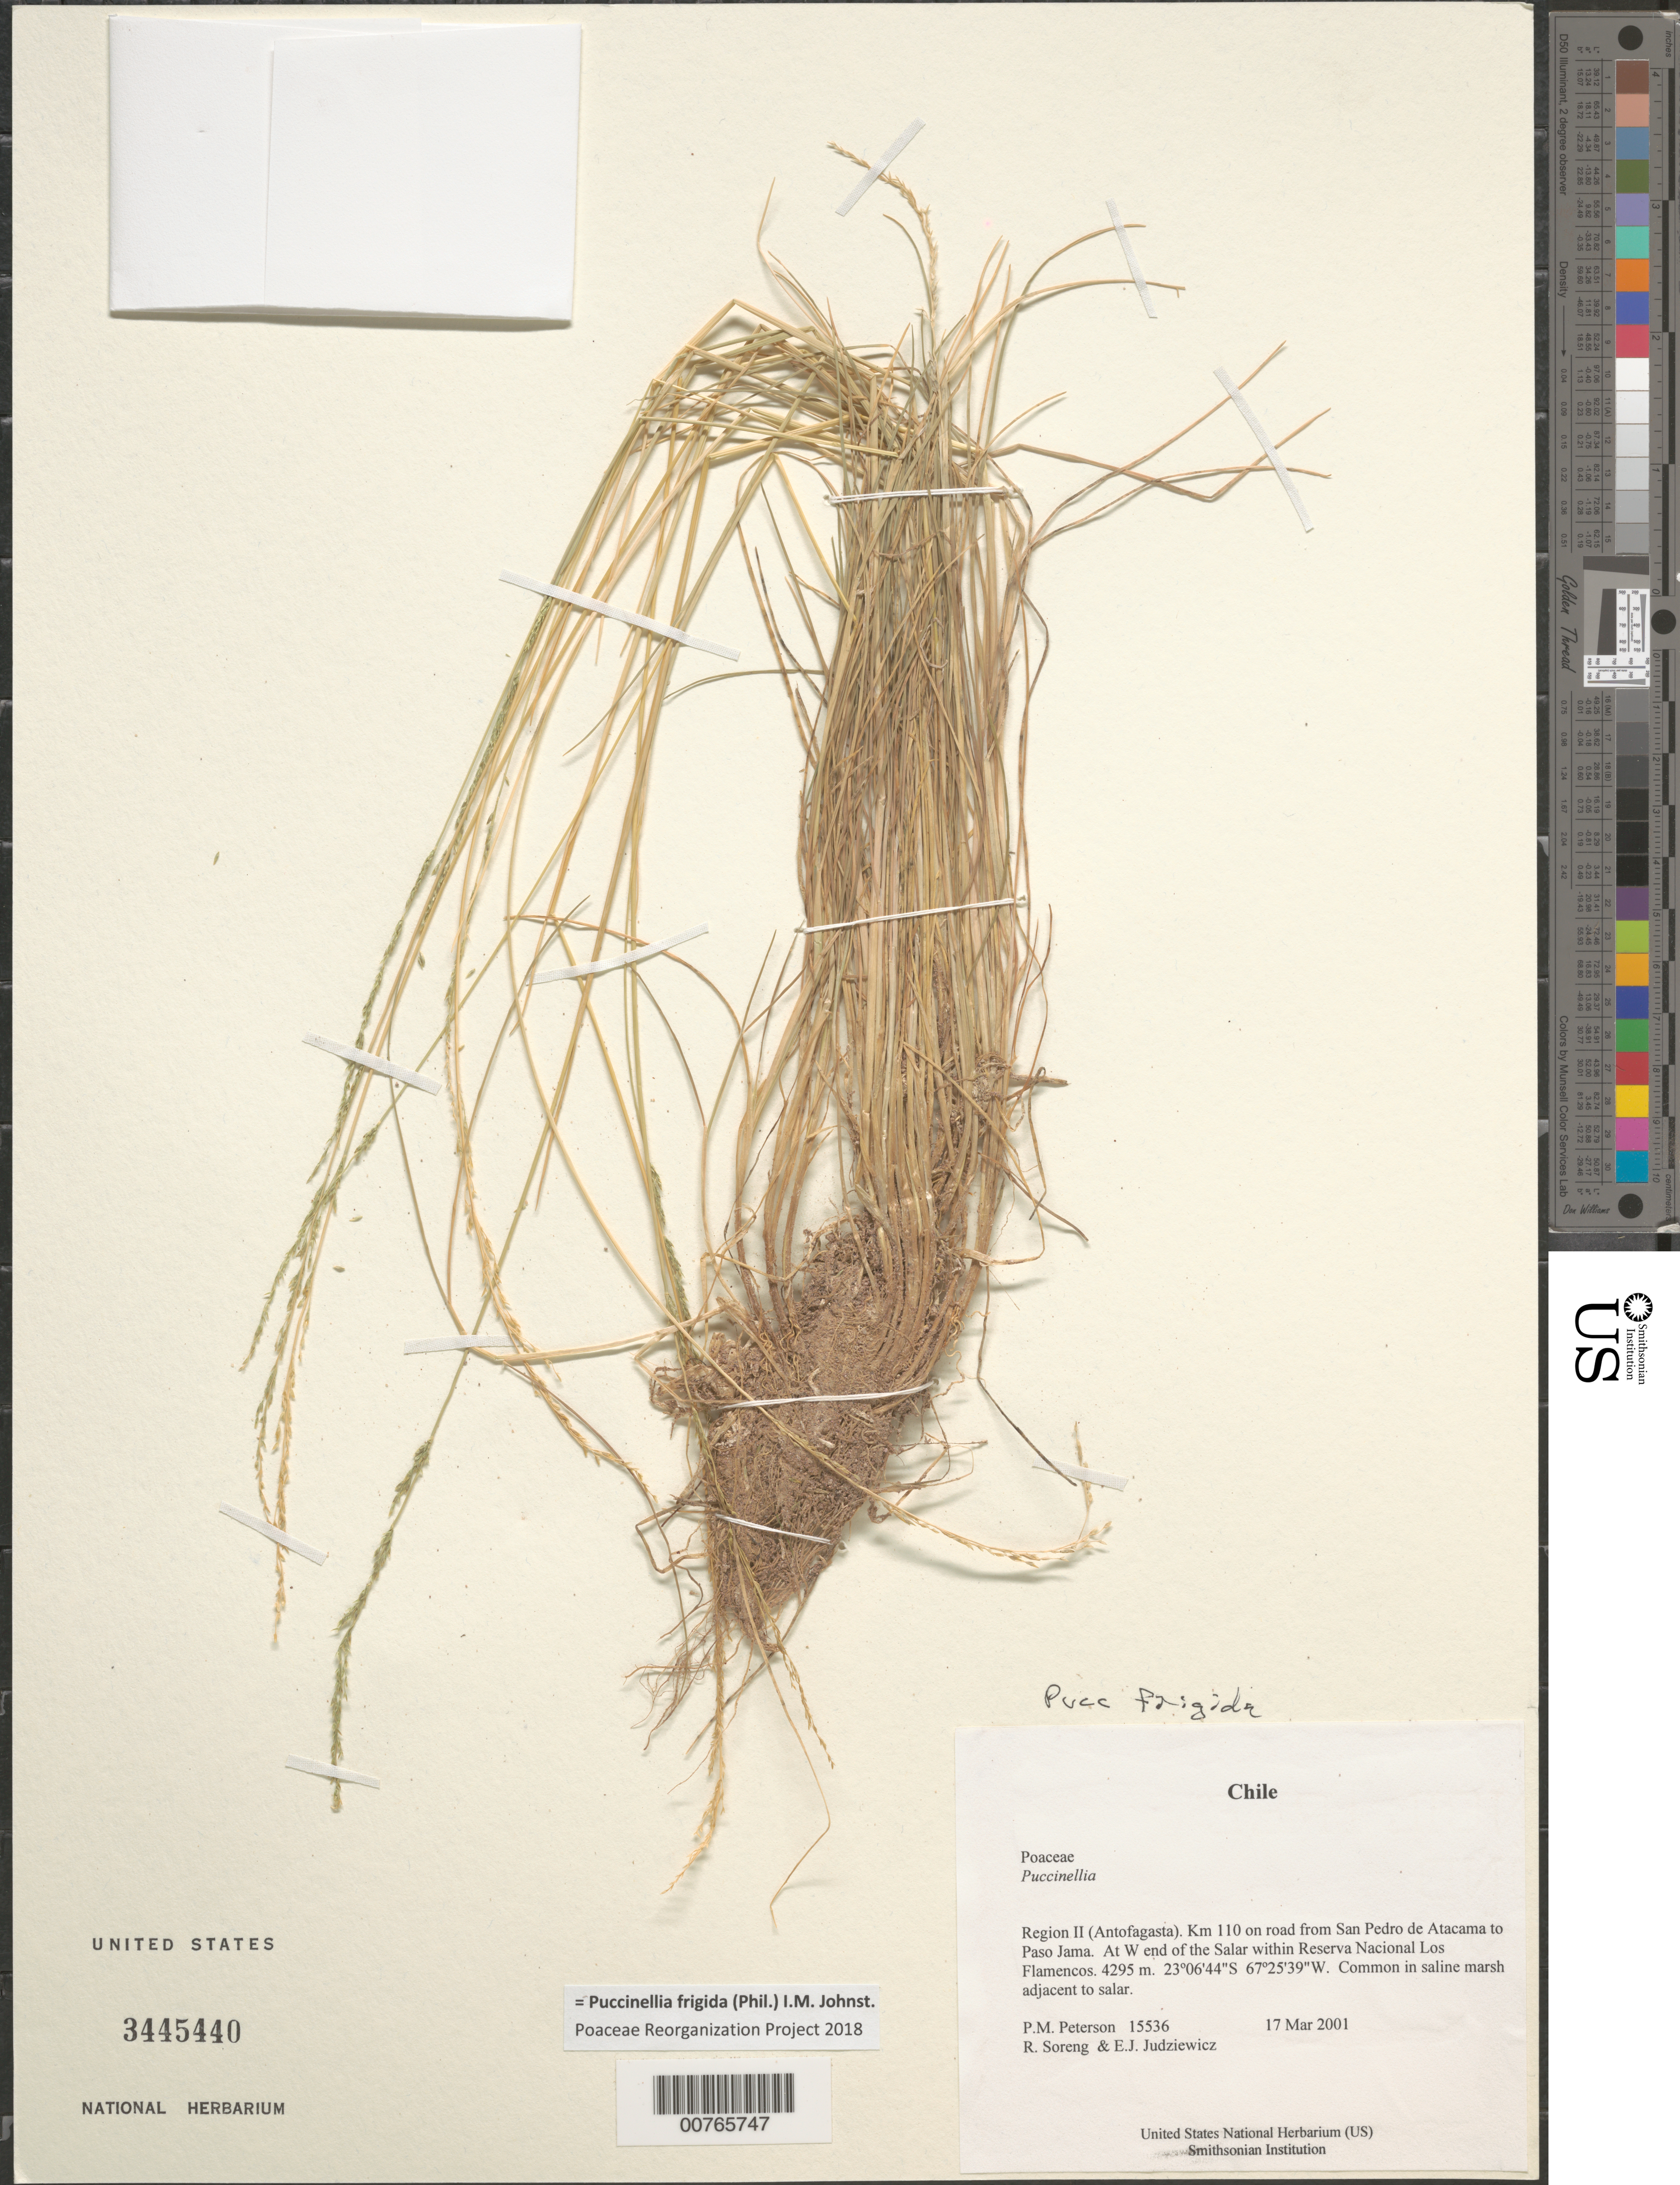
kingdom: Plantae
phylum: Tracheophyta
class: Liliopsida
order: Poales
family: Poaceae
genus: Puccinellia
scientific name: Puccinellia frigida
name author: (Phil.) I.M. Johnst.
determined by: Poaceae Reorganization Project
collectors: P. M. Peterson, R. J. Soreng & E. J. Judziewicz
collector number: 15536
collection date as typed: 17 Mar 2001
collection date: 2001-03-17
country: Chile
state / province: Antofagasta (II)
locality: Km 110 on road from San Pedro de Atacama to Paso Jama. At W end of the Salar within Reserva Nacional Los Flamencos.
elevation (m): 4295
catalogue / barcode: US 3445440